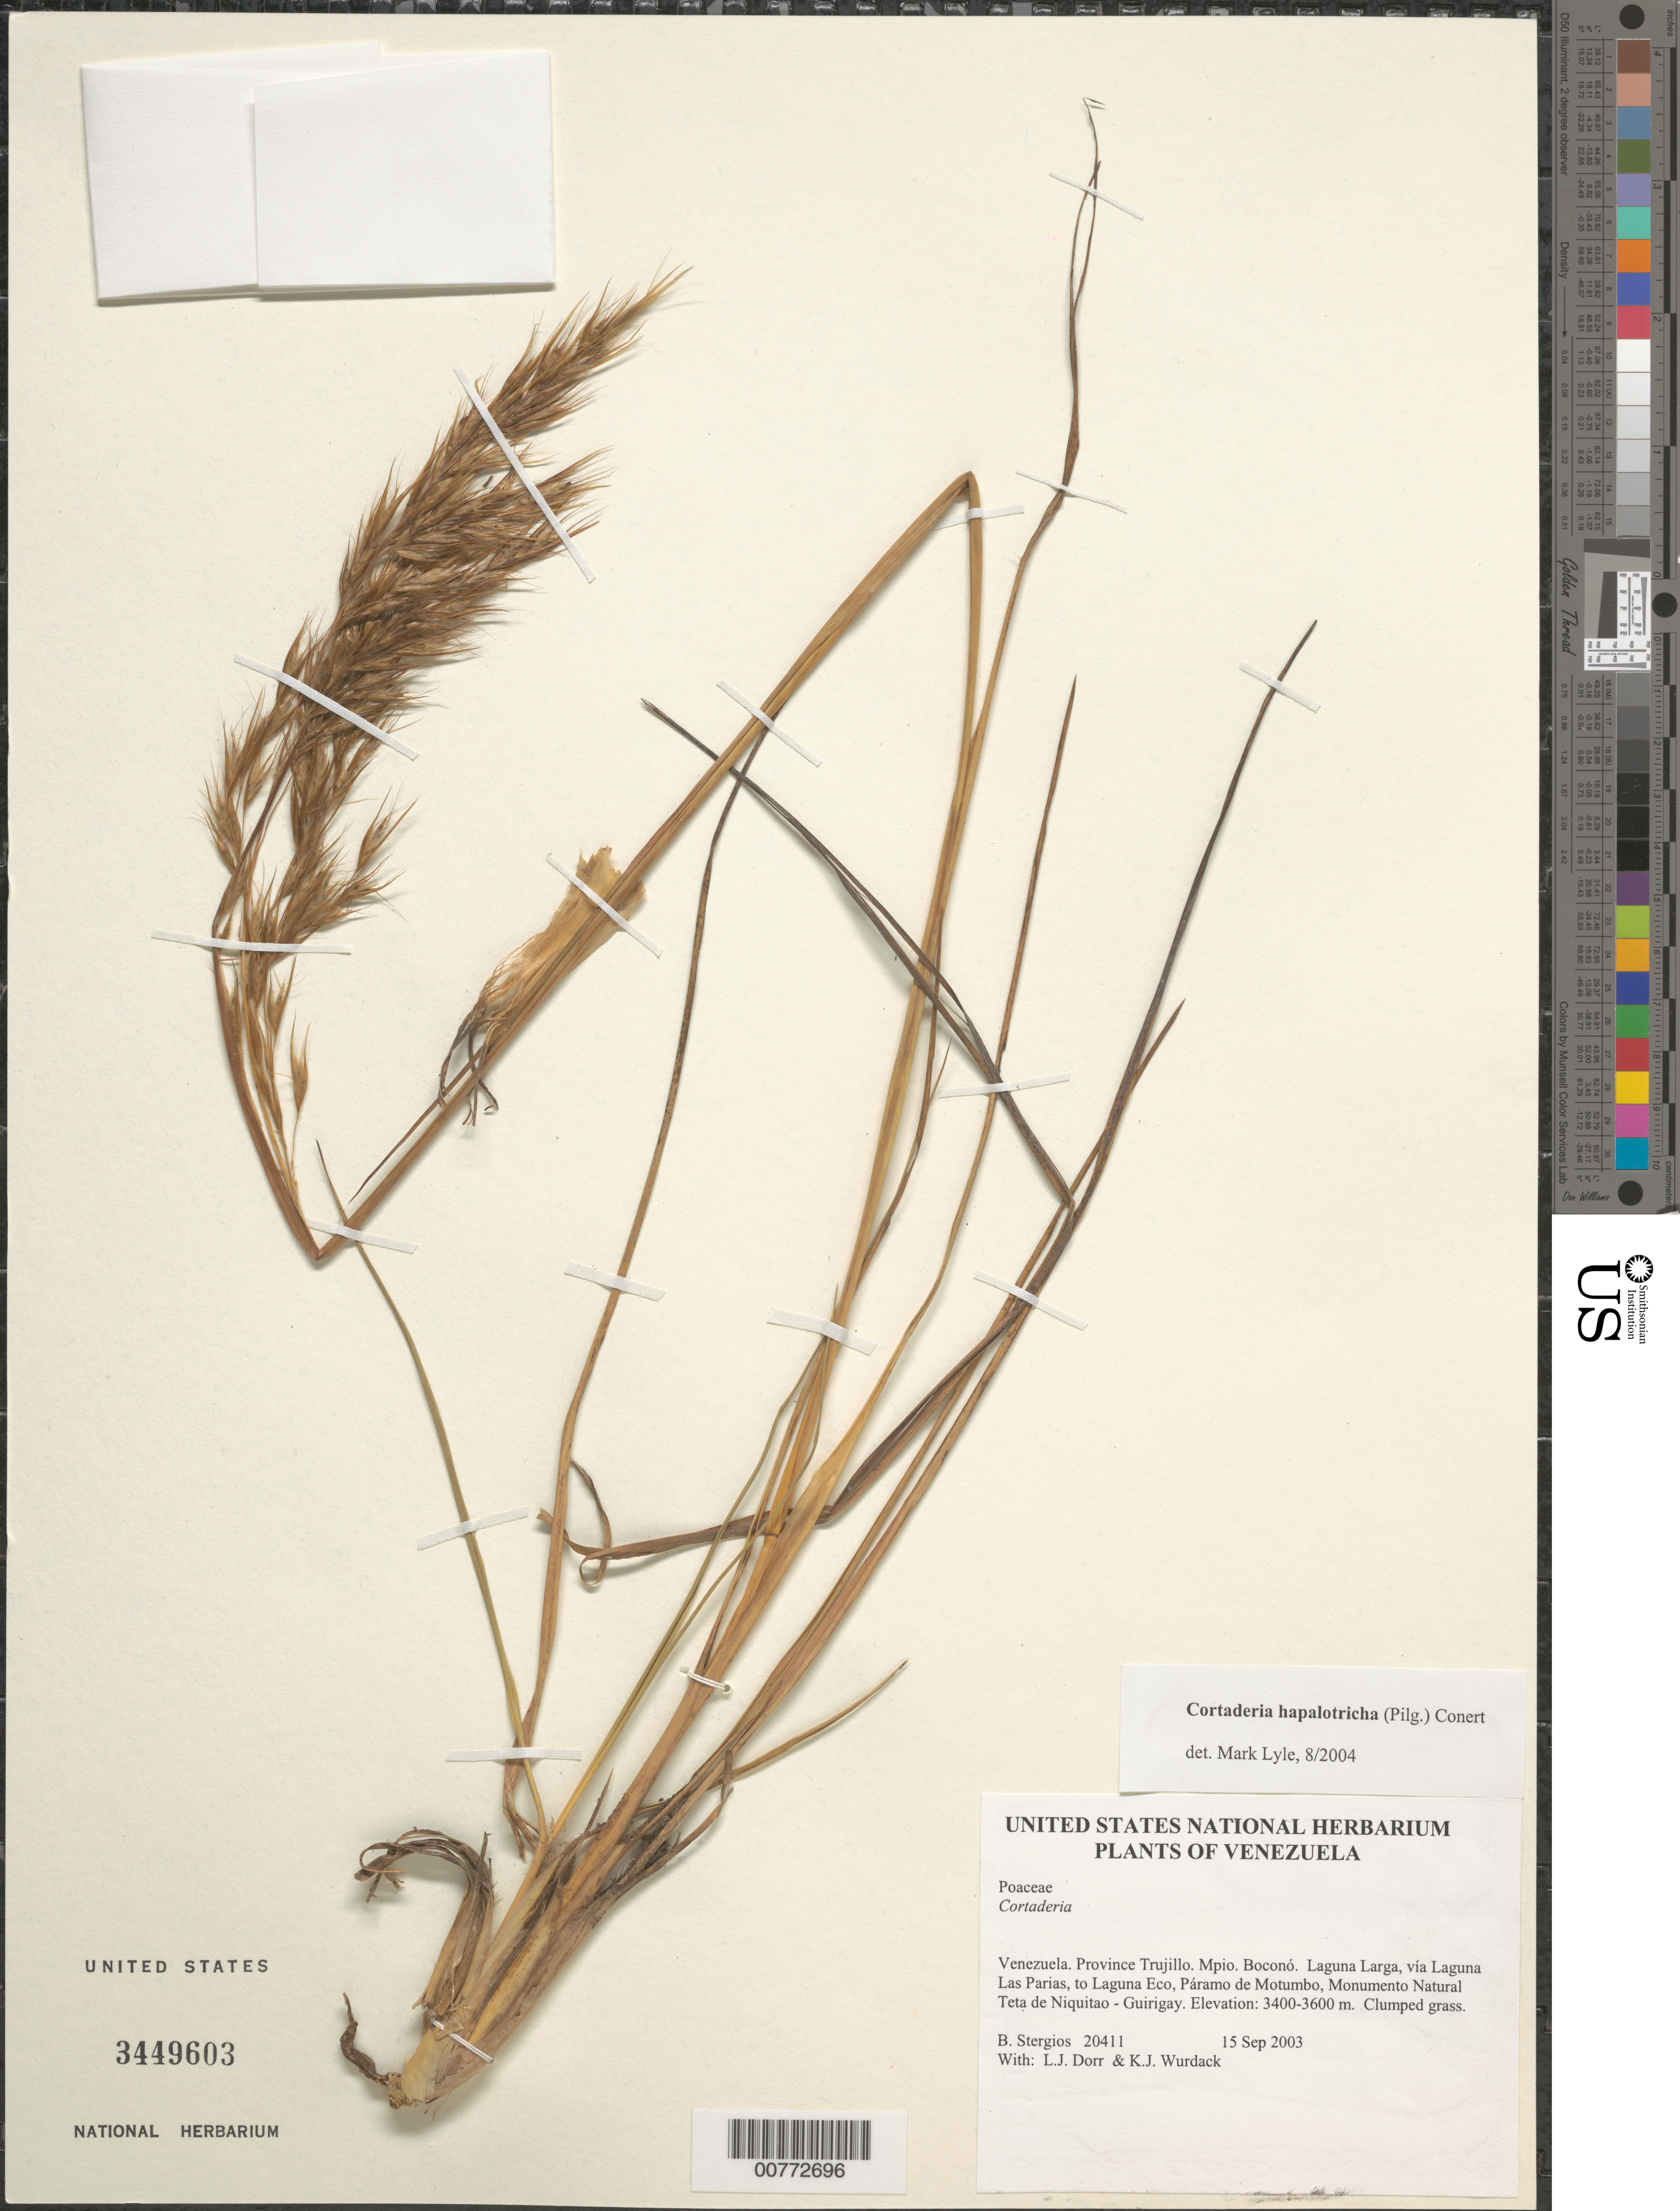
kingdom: Plantae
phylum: Tracheophyta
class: Liliopsida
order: Poales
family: Poaceae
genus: Cortaderia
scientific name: Cortaderia hapalotricha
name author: (Pilg.) Conert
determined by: Lyle, M.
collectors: B. G. Stergios, L. J. Dorr & K. Wurdack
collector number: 20411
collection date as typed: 15 Sep 2003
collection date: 2003-09-15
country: Venezuela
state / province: Trujillo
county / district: Boconó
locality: Laguna Larga, vía Laguna Las Parias, to Laguna Eco, Páramo de Motumbo, Monumento Natural Teta de Niquitao - Guirigay.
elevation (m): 3400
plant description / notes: PORT, US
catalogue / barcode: US 3449603